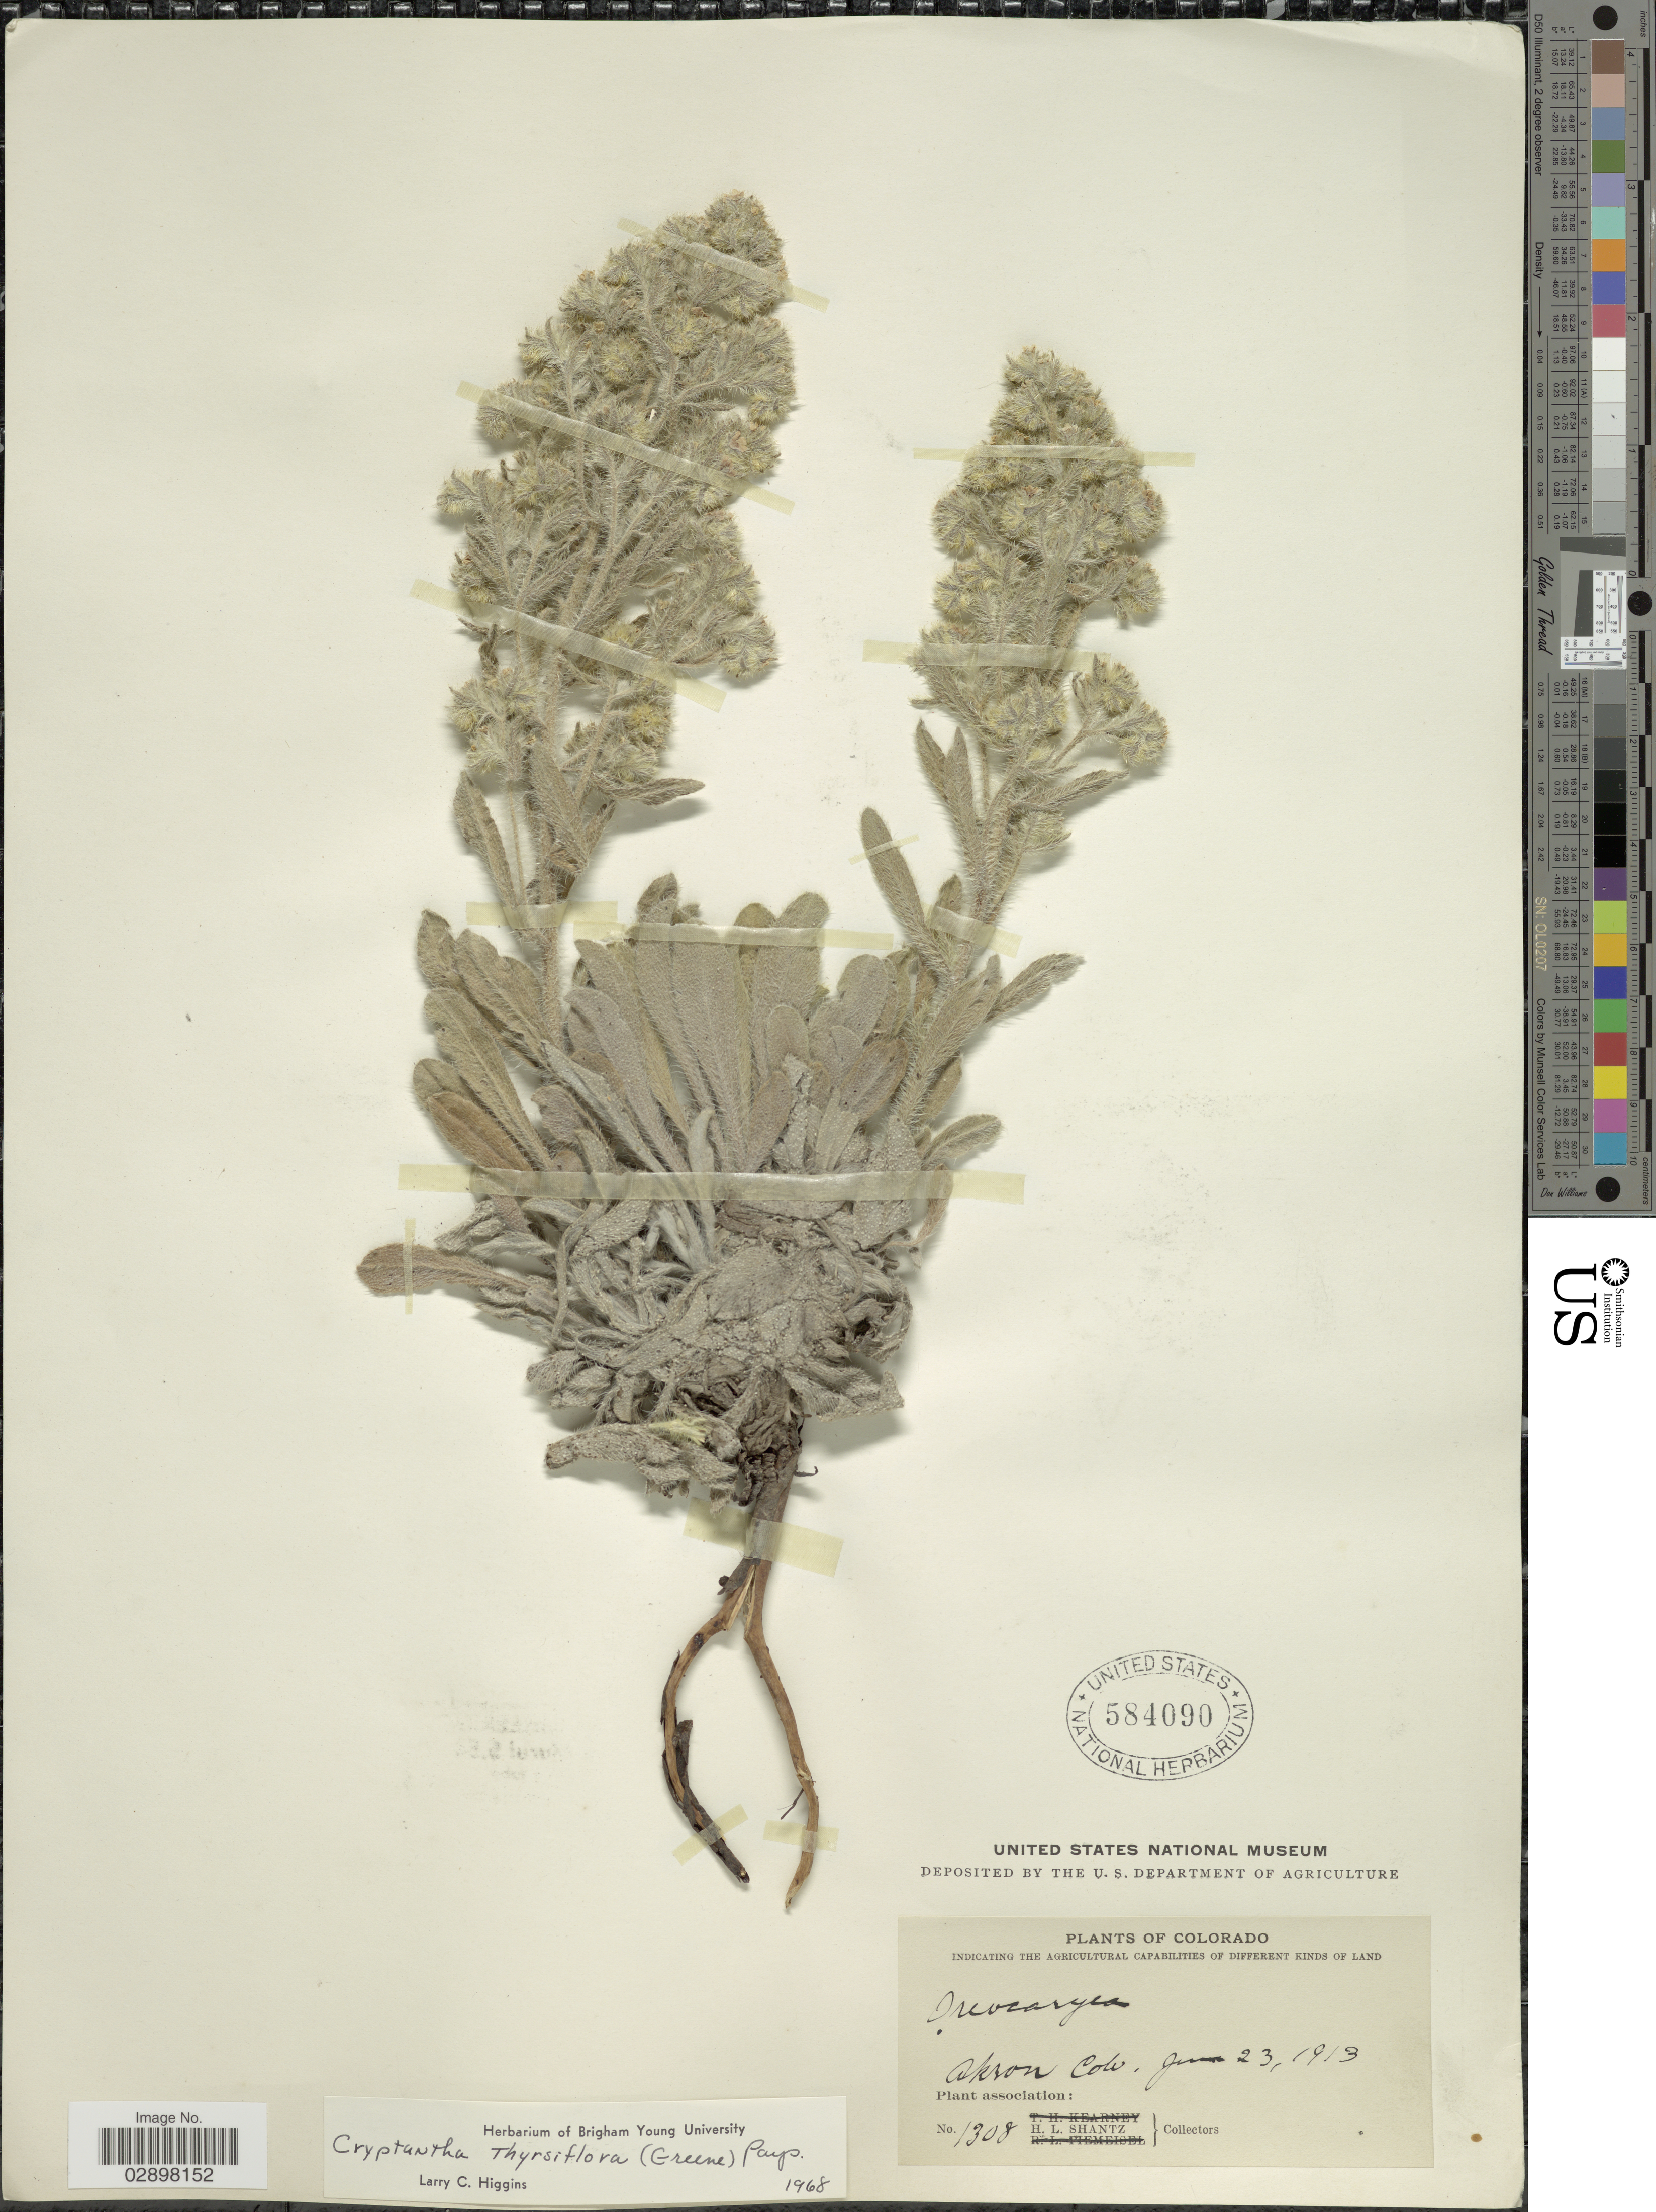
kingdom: Plantae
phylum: Tracheophyta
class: Magnoliopsida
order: Boraginales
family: Boraginaceae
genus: Cryptantha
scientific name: Cryptantha thyrsiflora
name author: (Greene) Payson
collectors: H. Shantz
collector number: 1308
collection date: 1913-01-23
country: United States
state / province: Colorado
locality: Akron Colo.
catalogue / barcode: US 584090